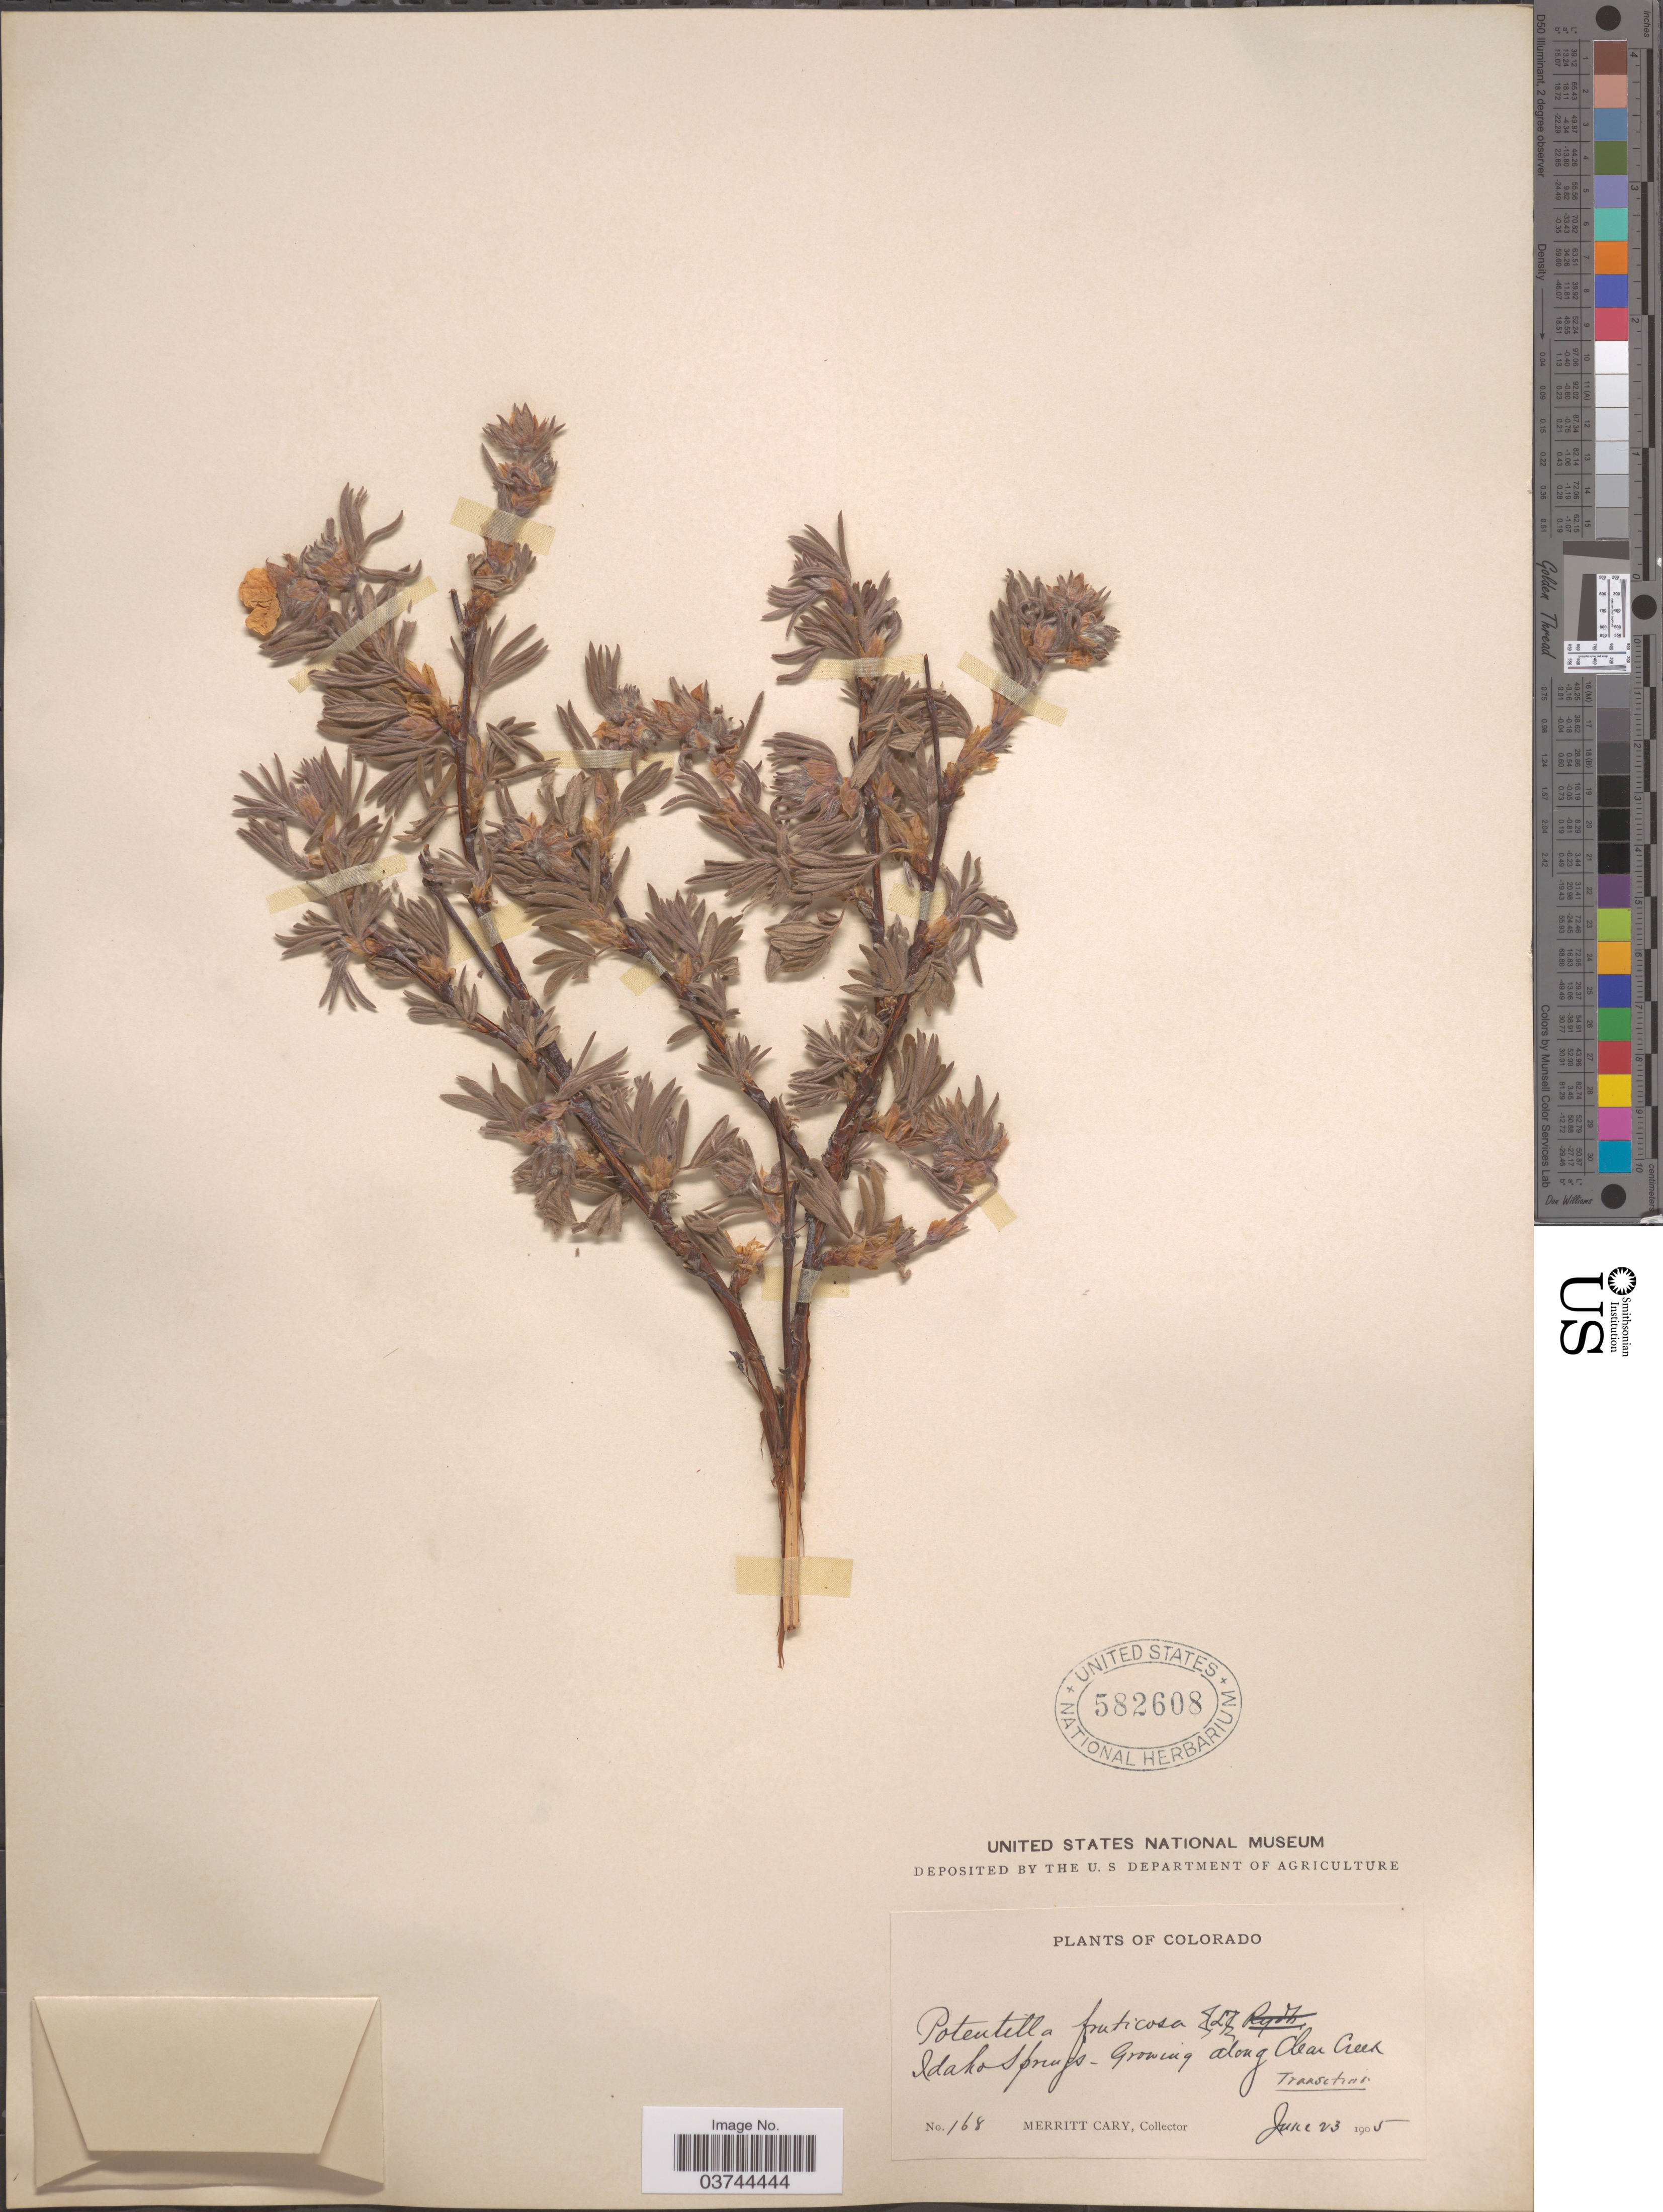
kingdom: Plantae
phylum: Tracheophyta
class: Magnoliopsida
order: Rosales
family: Rosaceae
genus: Dasiphora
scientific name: Dasiphora fruticosa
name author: (L.) Rydb.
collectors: M. Cary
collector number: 168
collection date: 1905-06-23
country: United States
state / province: Colorado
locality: Idaho Springs- Along Clear Creek.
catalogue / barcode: US 582608